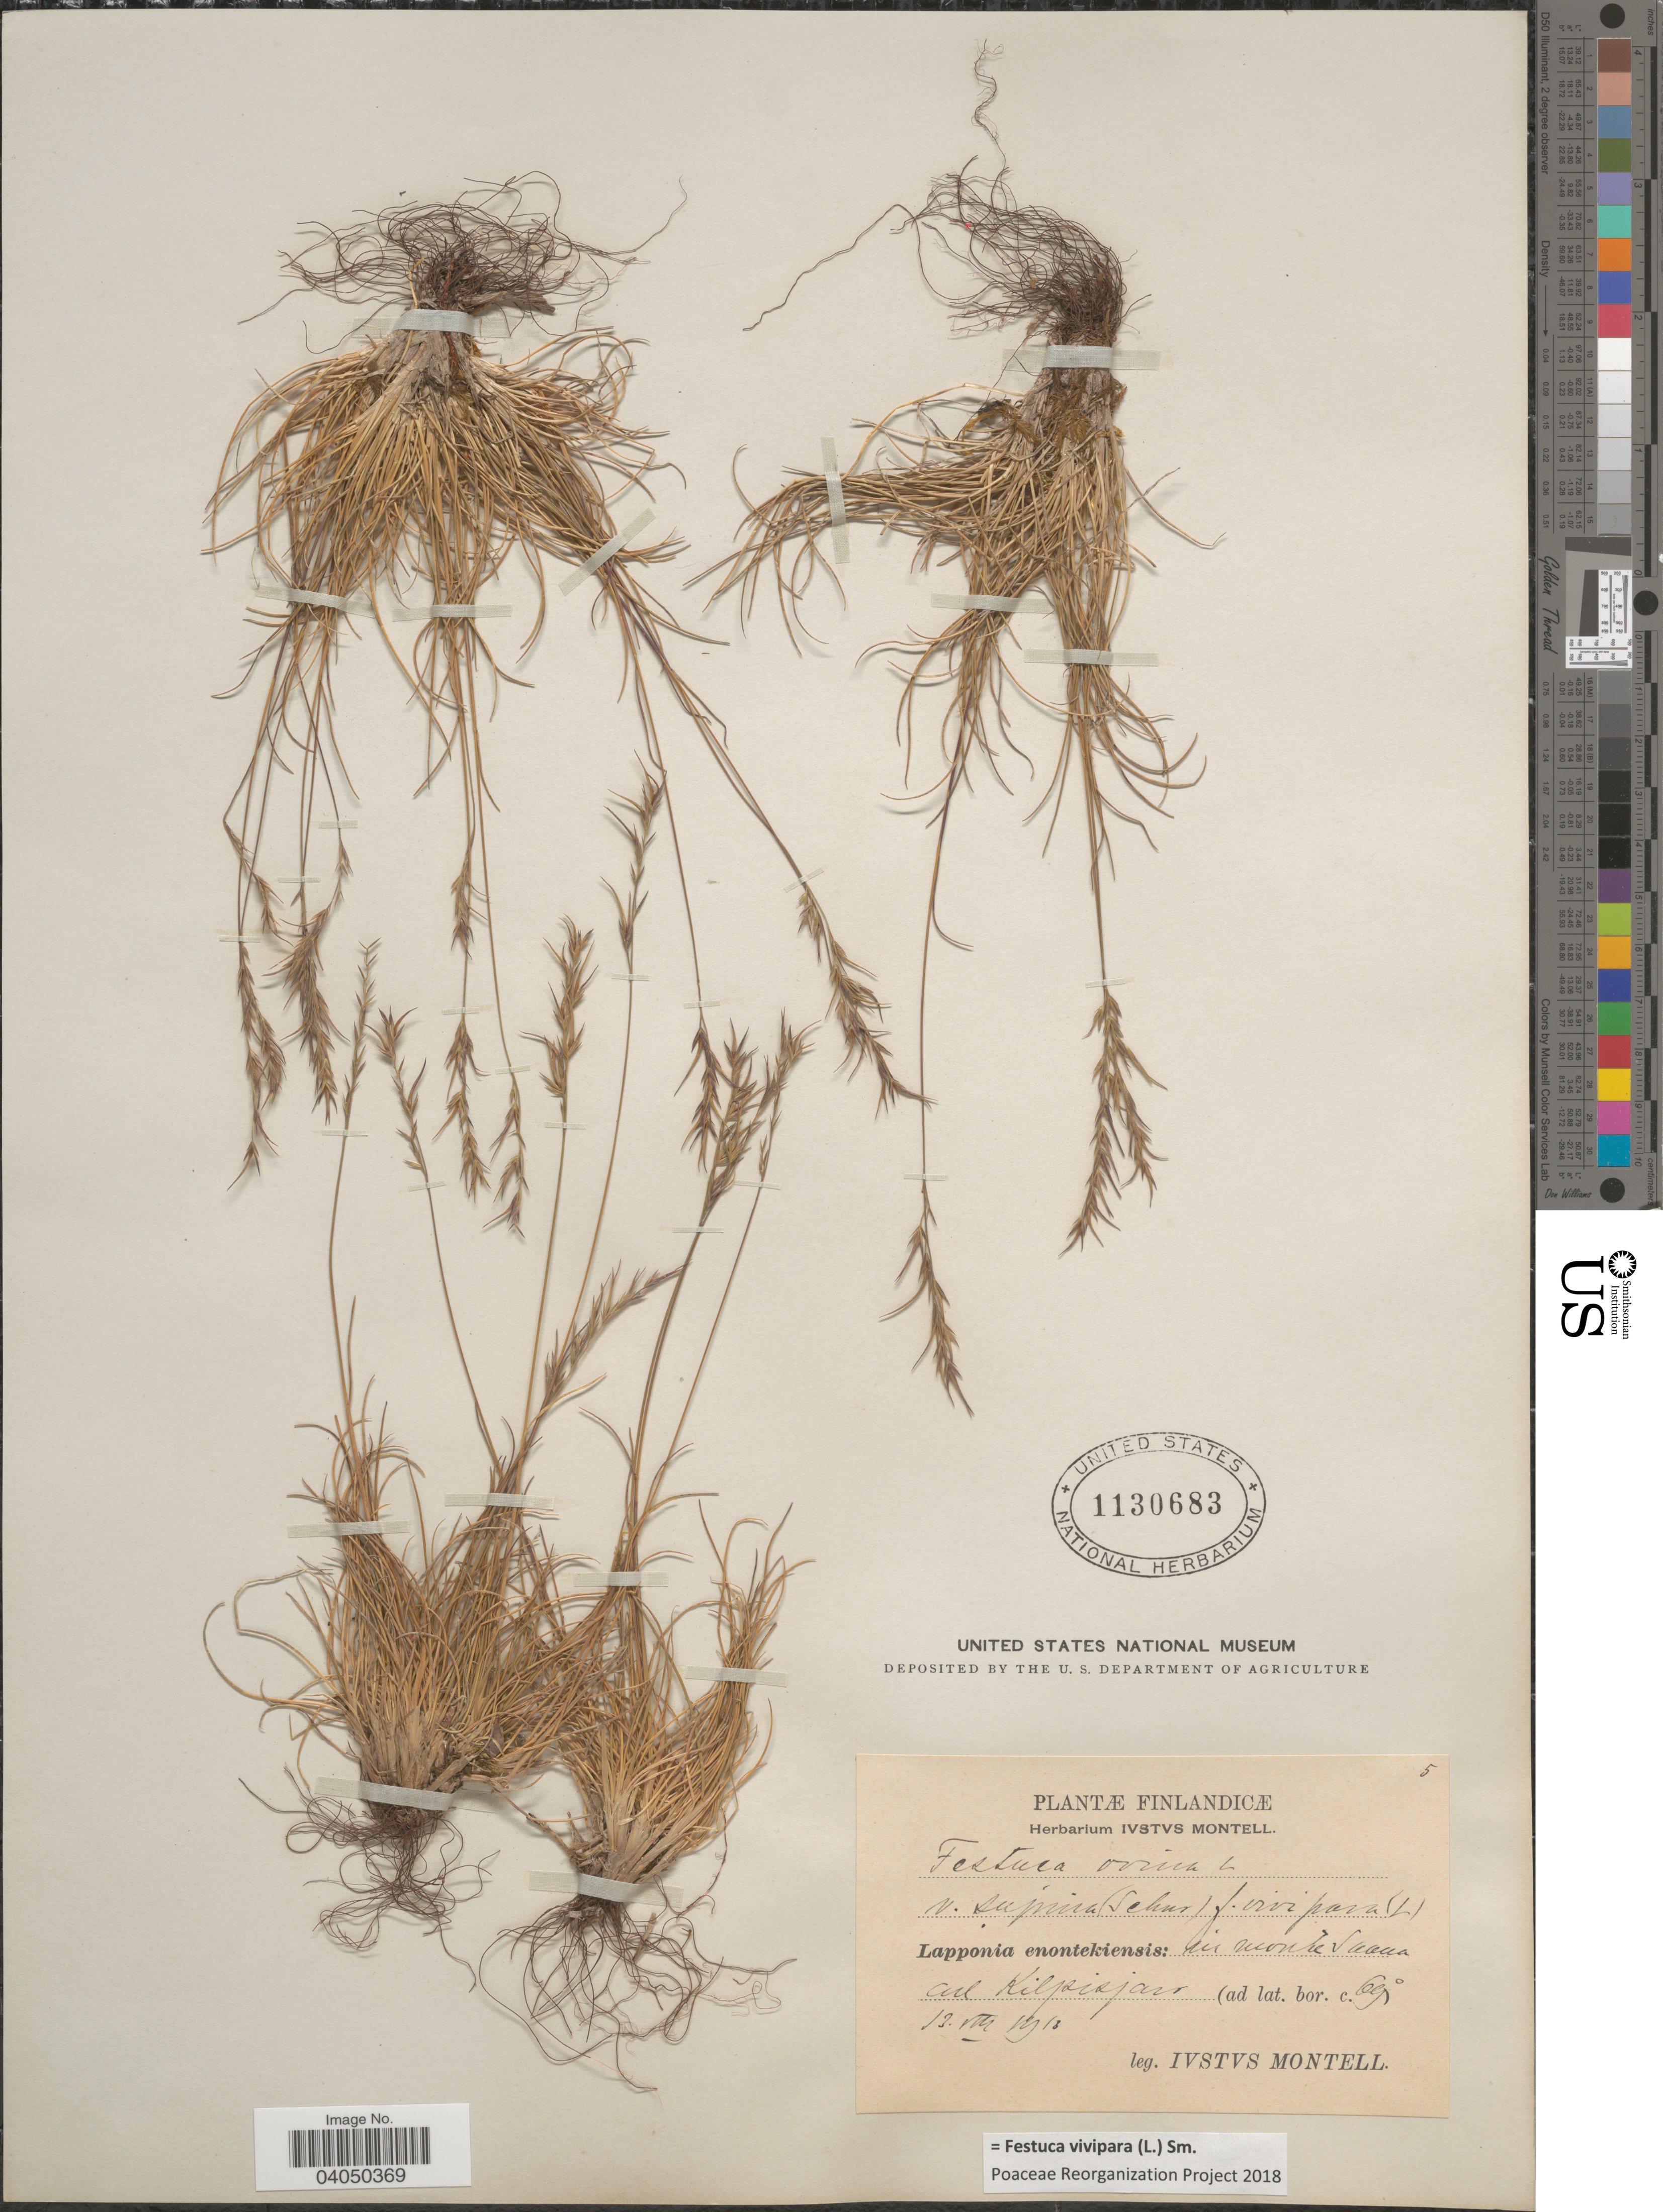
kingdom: Plantae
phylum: Tracheophyta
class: Liliopsida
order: Poales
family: Poaceae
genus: Festuca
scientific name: Festuca vivipara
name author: (L.) Sm.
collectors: I. Montell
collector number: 5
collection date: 1913-08-13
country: Finland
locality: Finlandicæ. Lapponia enontekiensis: in monte Saana arl Kilpisjarv.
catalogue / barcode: US 1130683